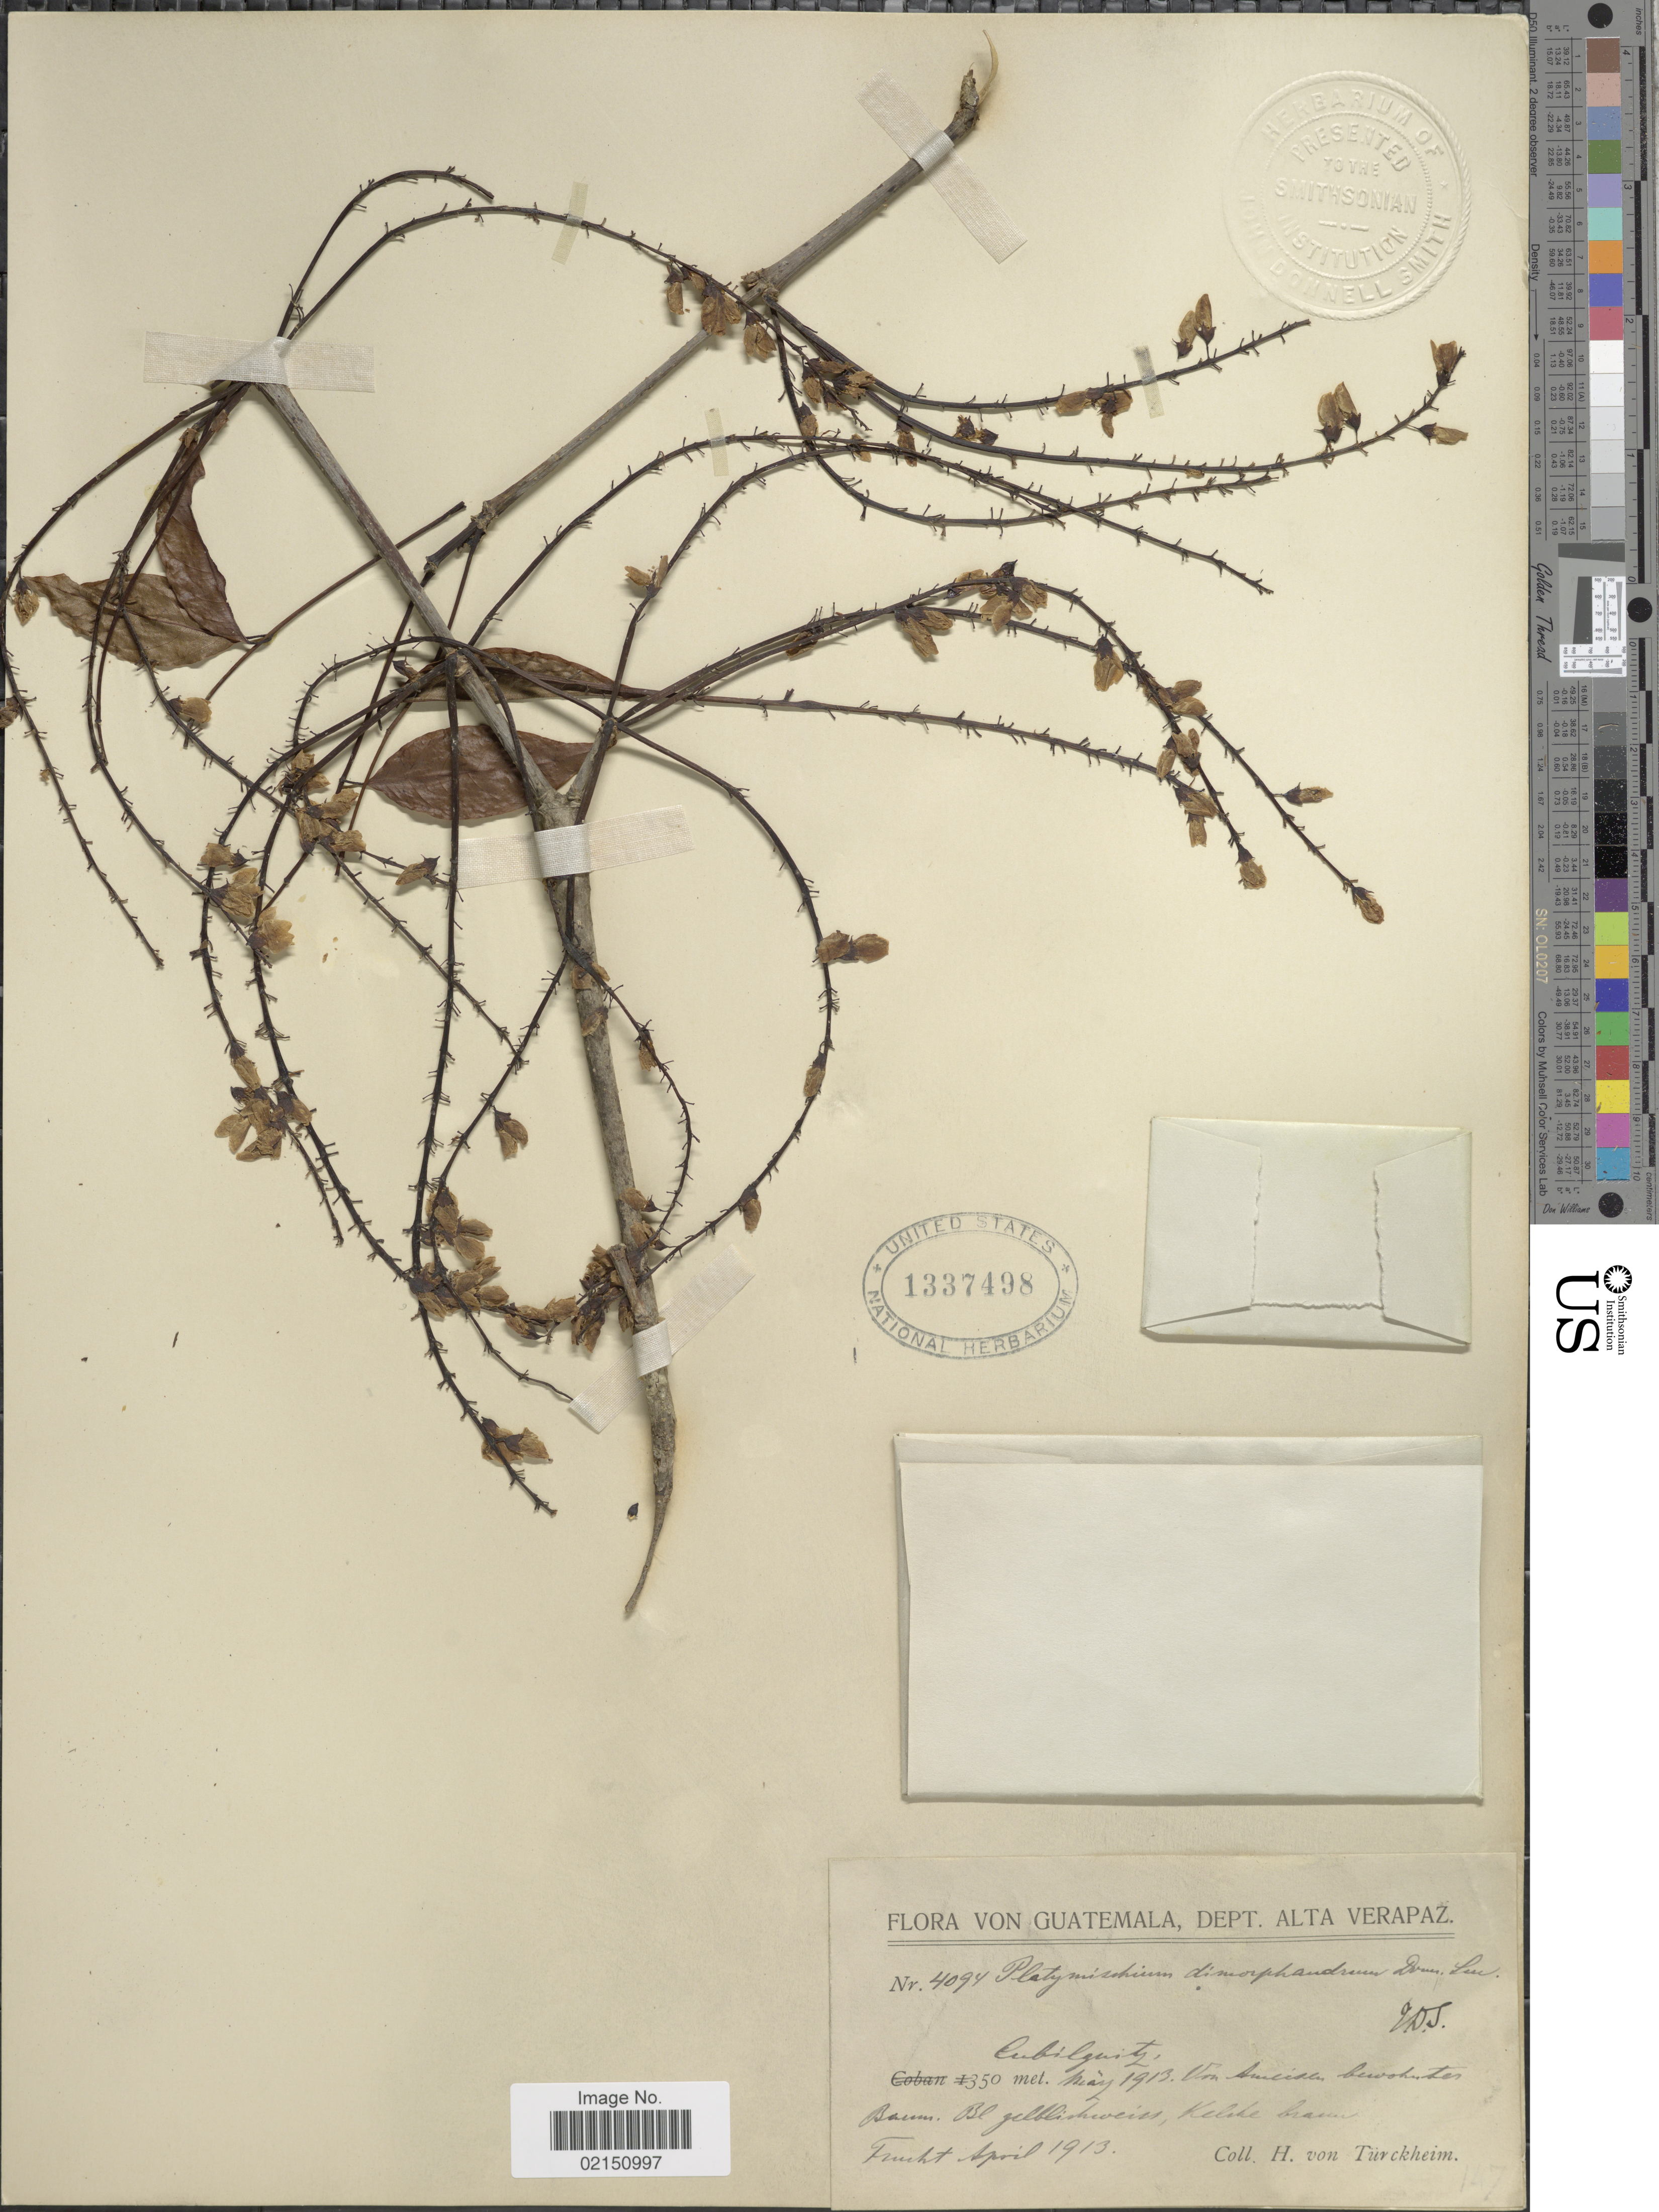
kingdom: Plantae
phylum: Tracheophyta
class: Magnoliopsida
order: Fabales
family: Fabaceae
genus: Platymiscium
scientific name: Platymiscium dimorphandrum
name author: Donn. Sm.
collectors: H. von Türckheim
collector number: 4094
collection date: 1913-03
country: Guatemala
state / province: Alta Verapaz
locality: Dept. Alta Verapaz, Cubilquitz, Von [illegible text]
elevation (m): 350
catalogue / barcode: US 1337498